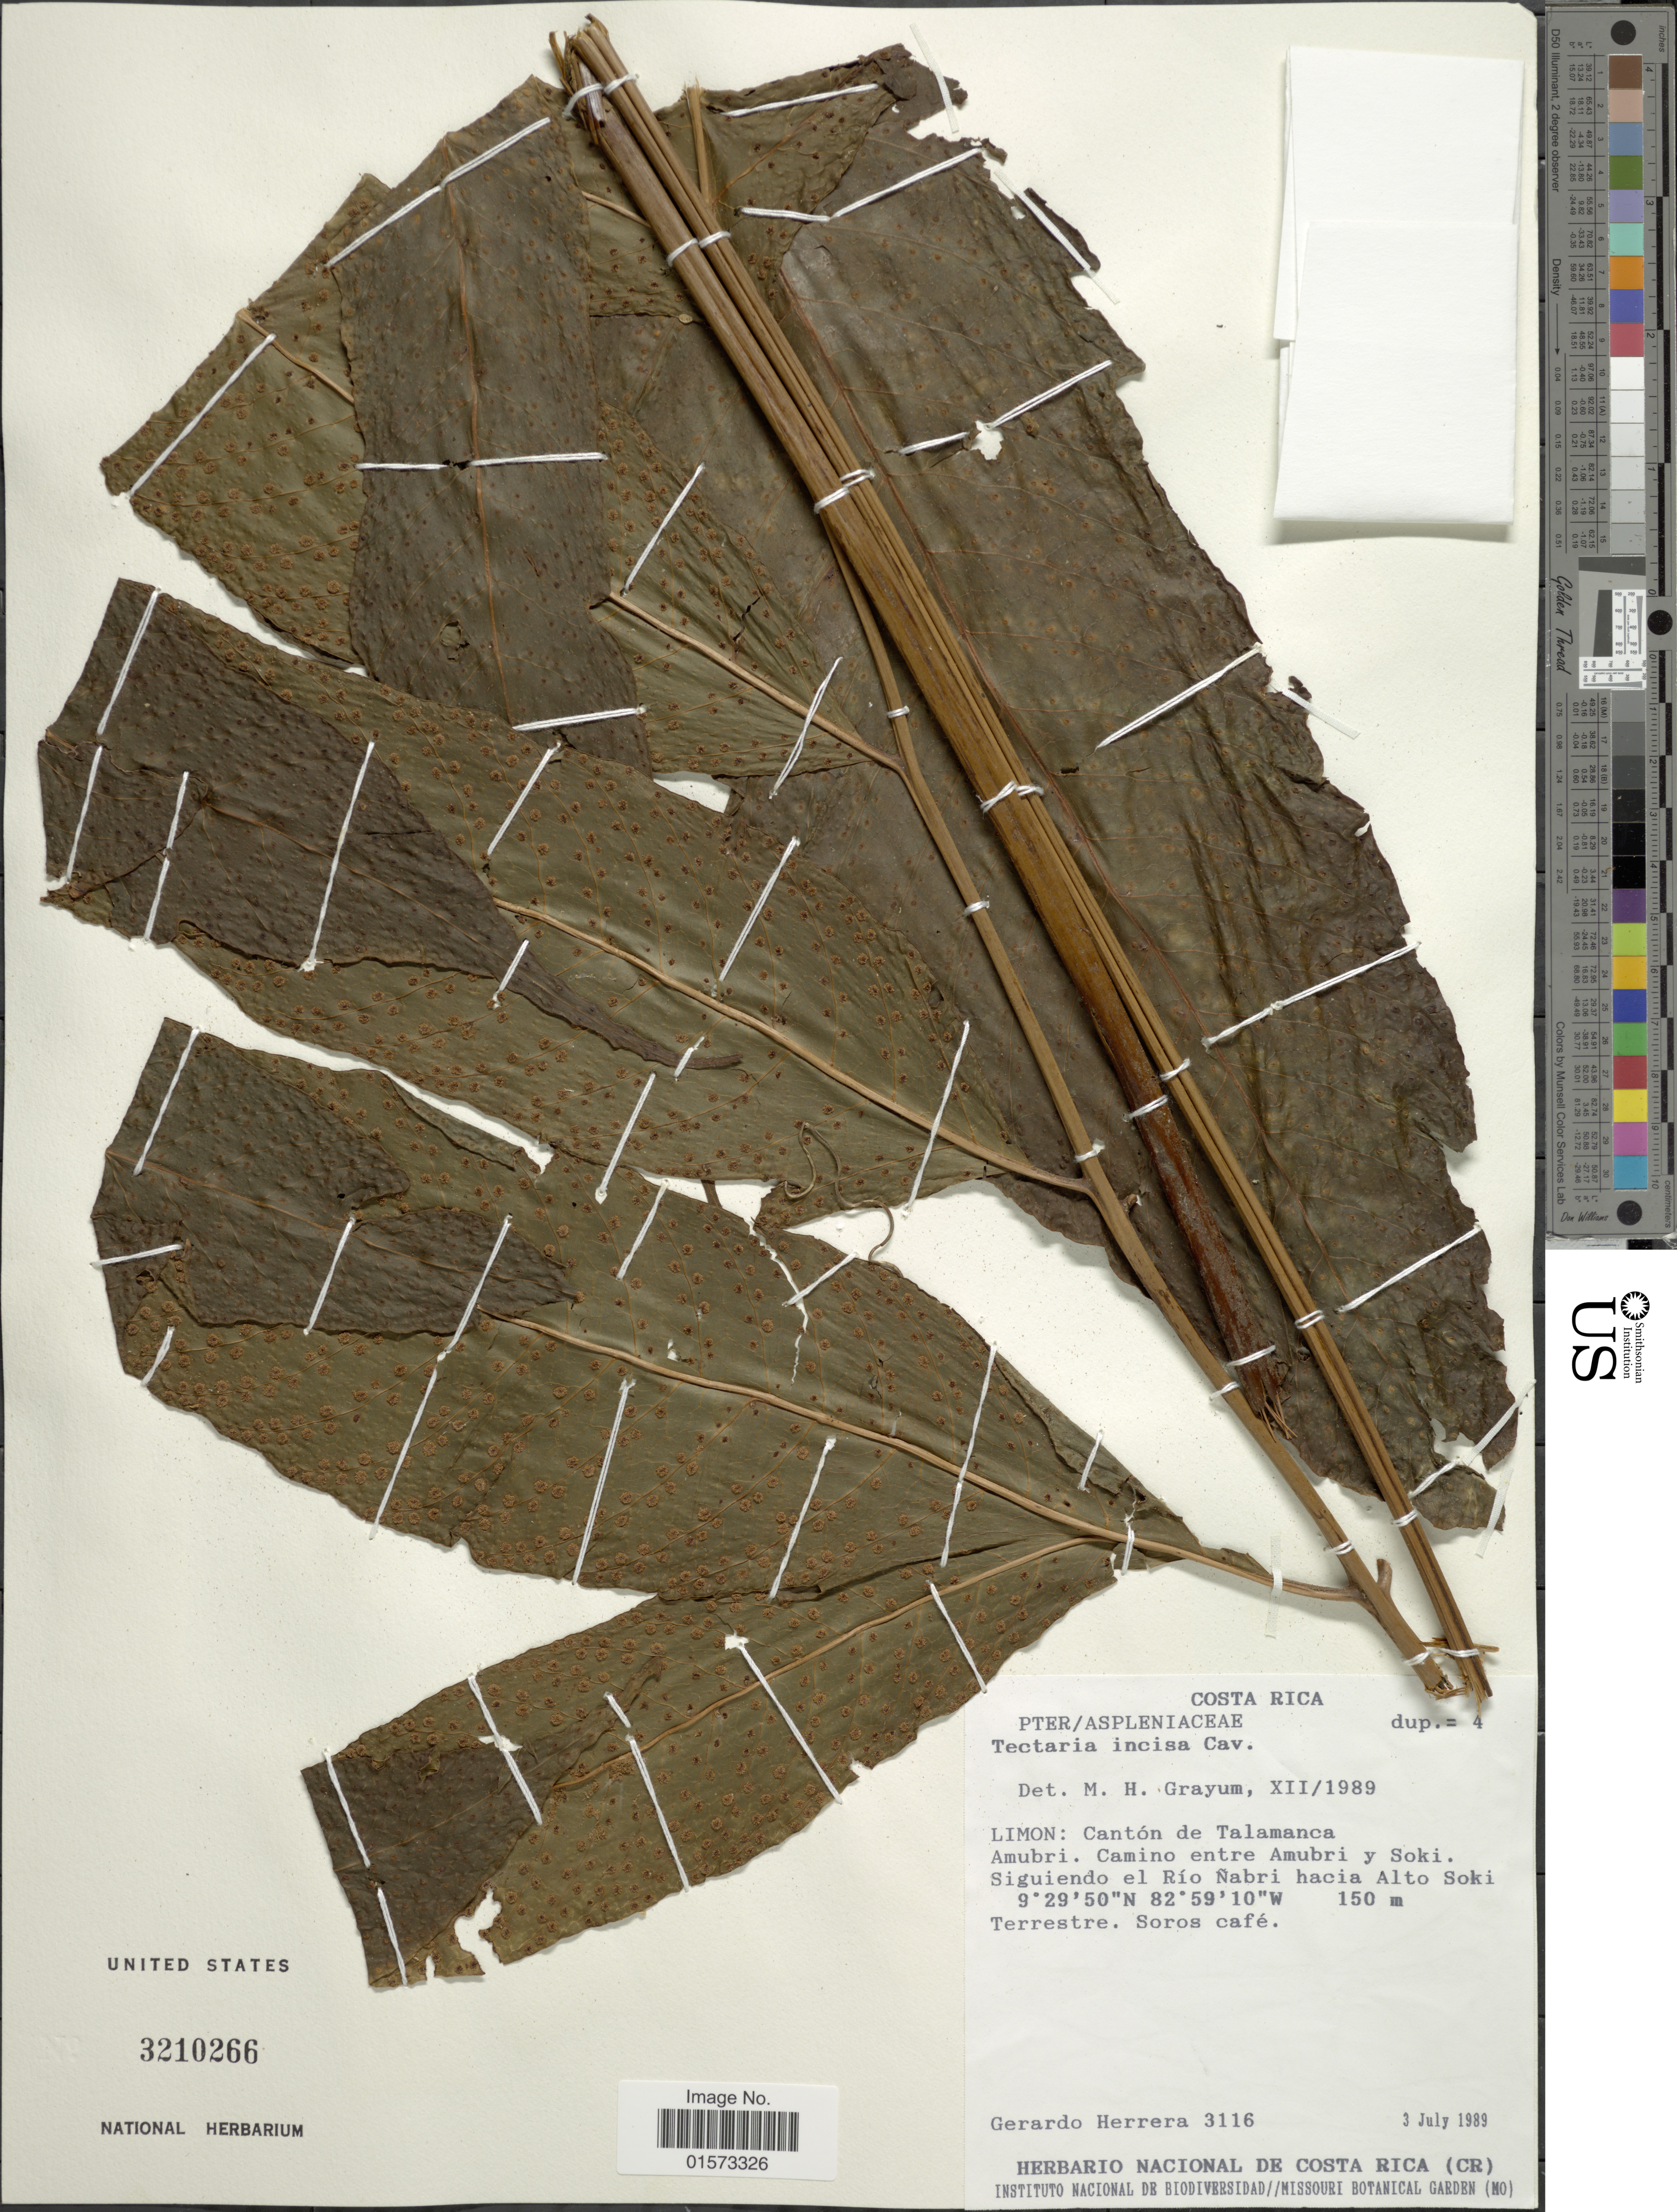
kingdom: Plantae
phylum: Tracheophyta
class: Polypodiopsida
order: Polypodiales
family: Tectariaceae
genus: Tectaria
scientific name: Tectaria incisa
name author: Cav.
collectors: G. Herrera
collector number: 3116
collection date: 1989-07-03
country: Costa Rica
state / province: Limón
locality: Canton de Talamanca. Amubri. Camino entre Amubri y Soki. Siguiendo el Rio Nabri hacia Alto Soki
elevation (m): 150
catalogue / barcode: US 3210266